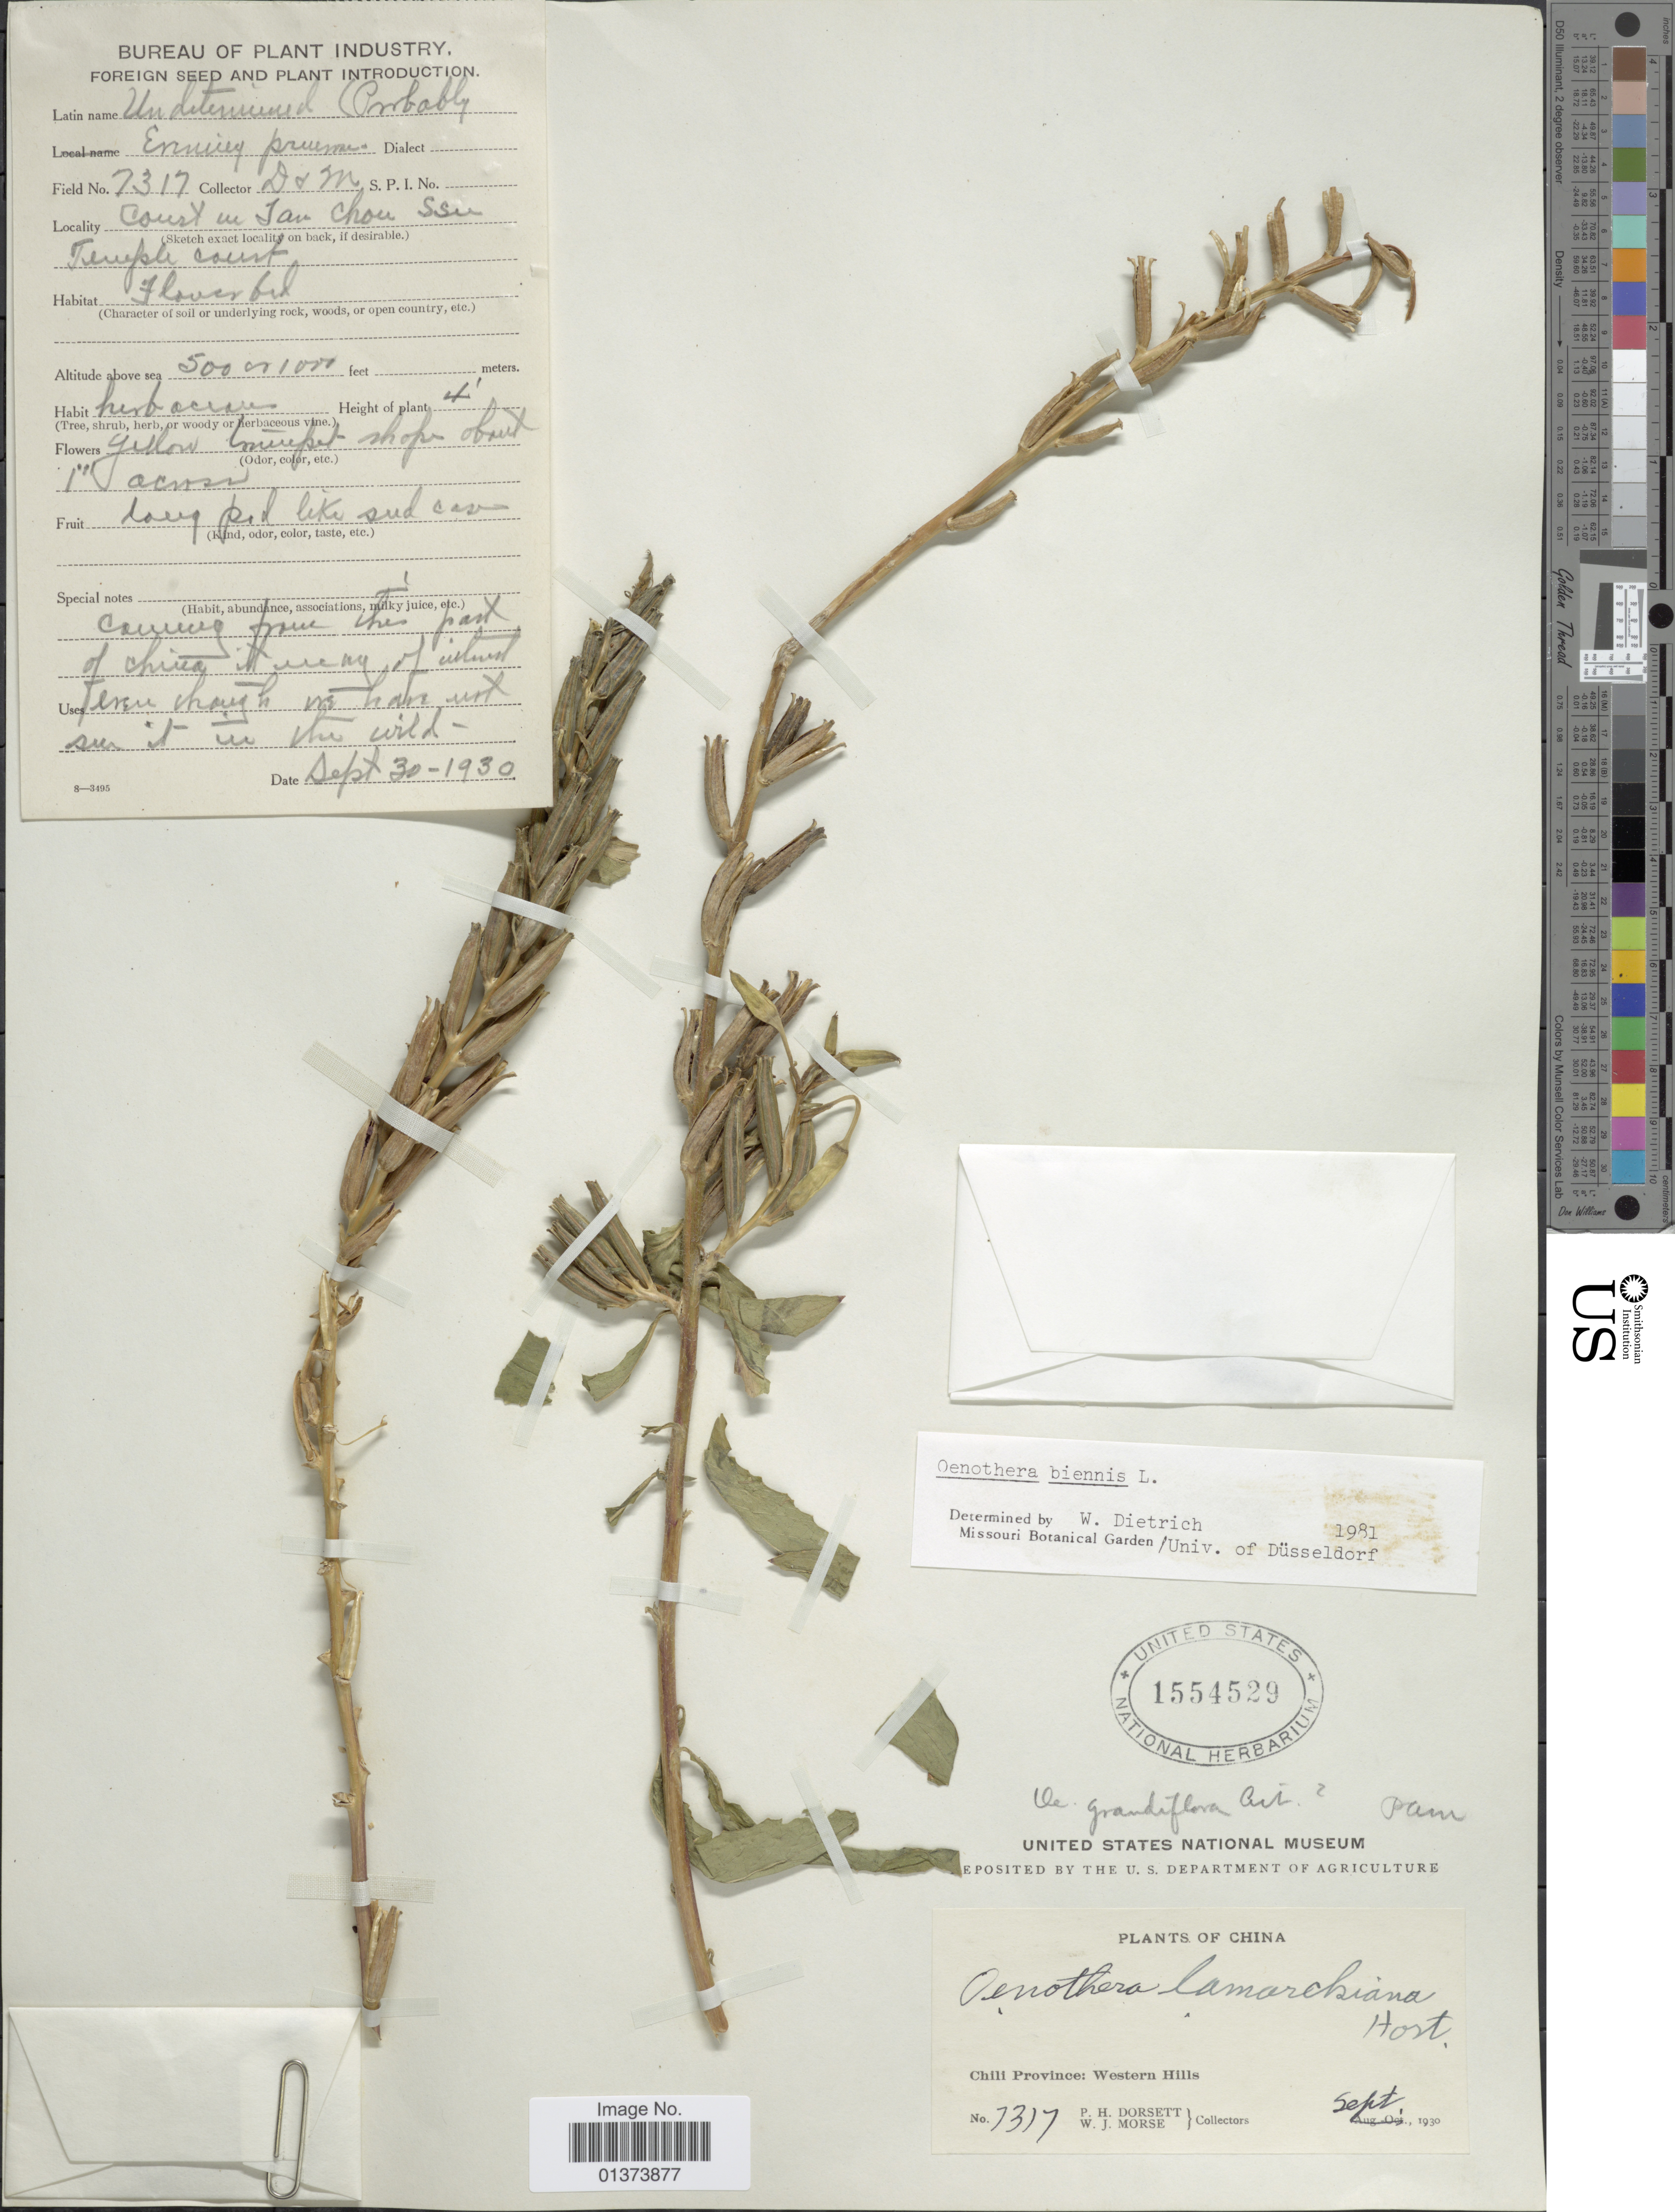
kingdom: Plantae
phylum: Tracheophyta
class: Magnoliopsida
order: Myrtales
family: Onagraceae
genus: Oenothera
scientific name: Oenothera biennis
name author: L.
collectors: P. H. Dorsett & W. J. Morse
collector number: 7317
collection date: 1930-09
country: China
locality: Chili Province: Western Hills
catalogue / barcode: US 1554529